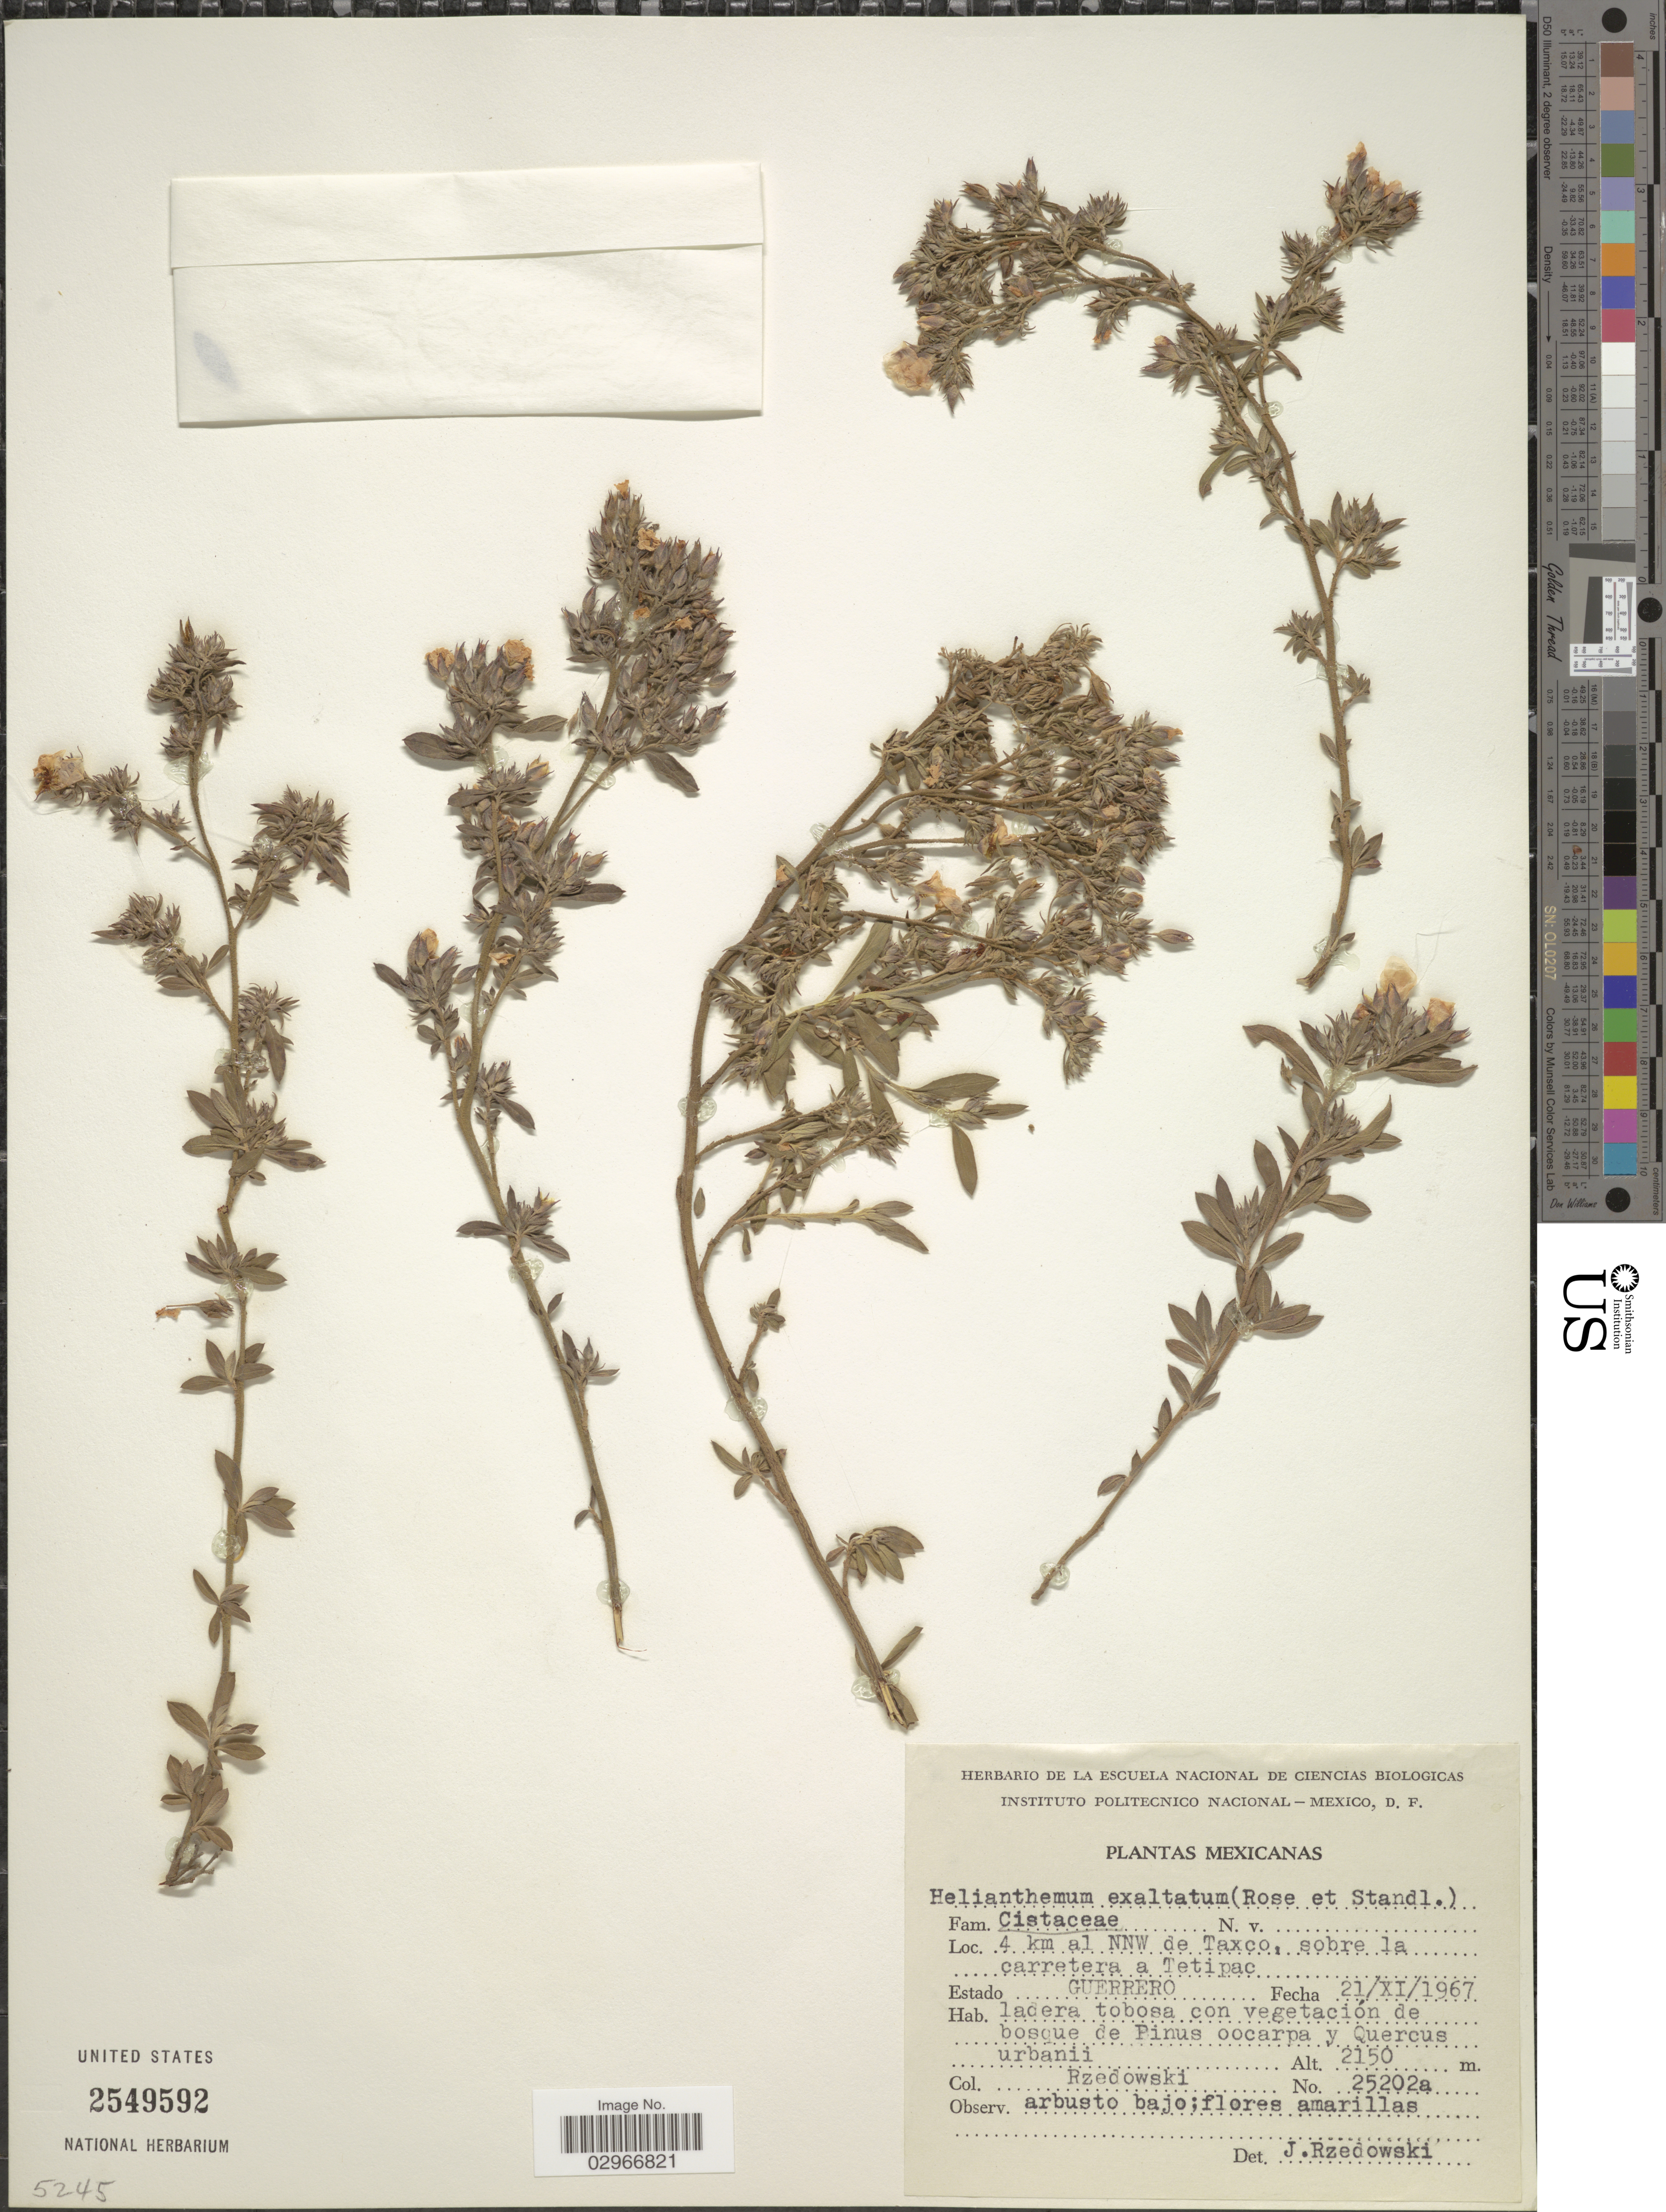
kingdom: Plantae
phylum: Tracheophyta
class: Magnoliopsida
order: Malvales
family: Cistaceae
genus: Helianthemum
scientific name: Helianthemum concolor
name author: (Riley) J.G. Ortega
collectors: Rzedowski, --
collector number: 25202a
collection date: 1967-11-21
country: Mexico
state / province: Guerrero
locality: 4 km al NNw de Taxco, sobre la carretera a Tetipac.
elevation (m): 2150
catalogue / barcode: US 2549592